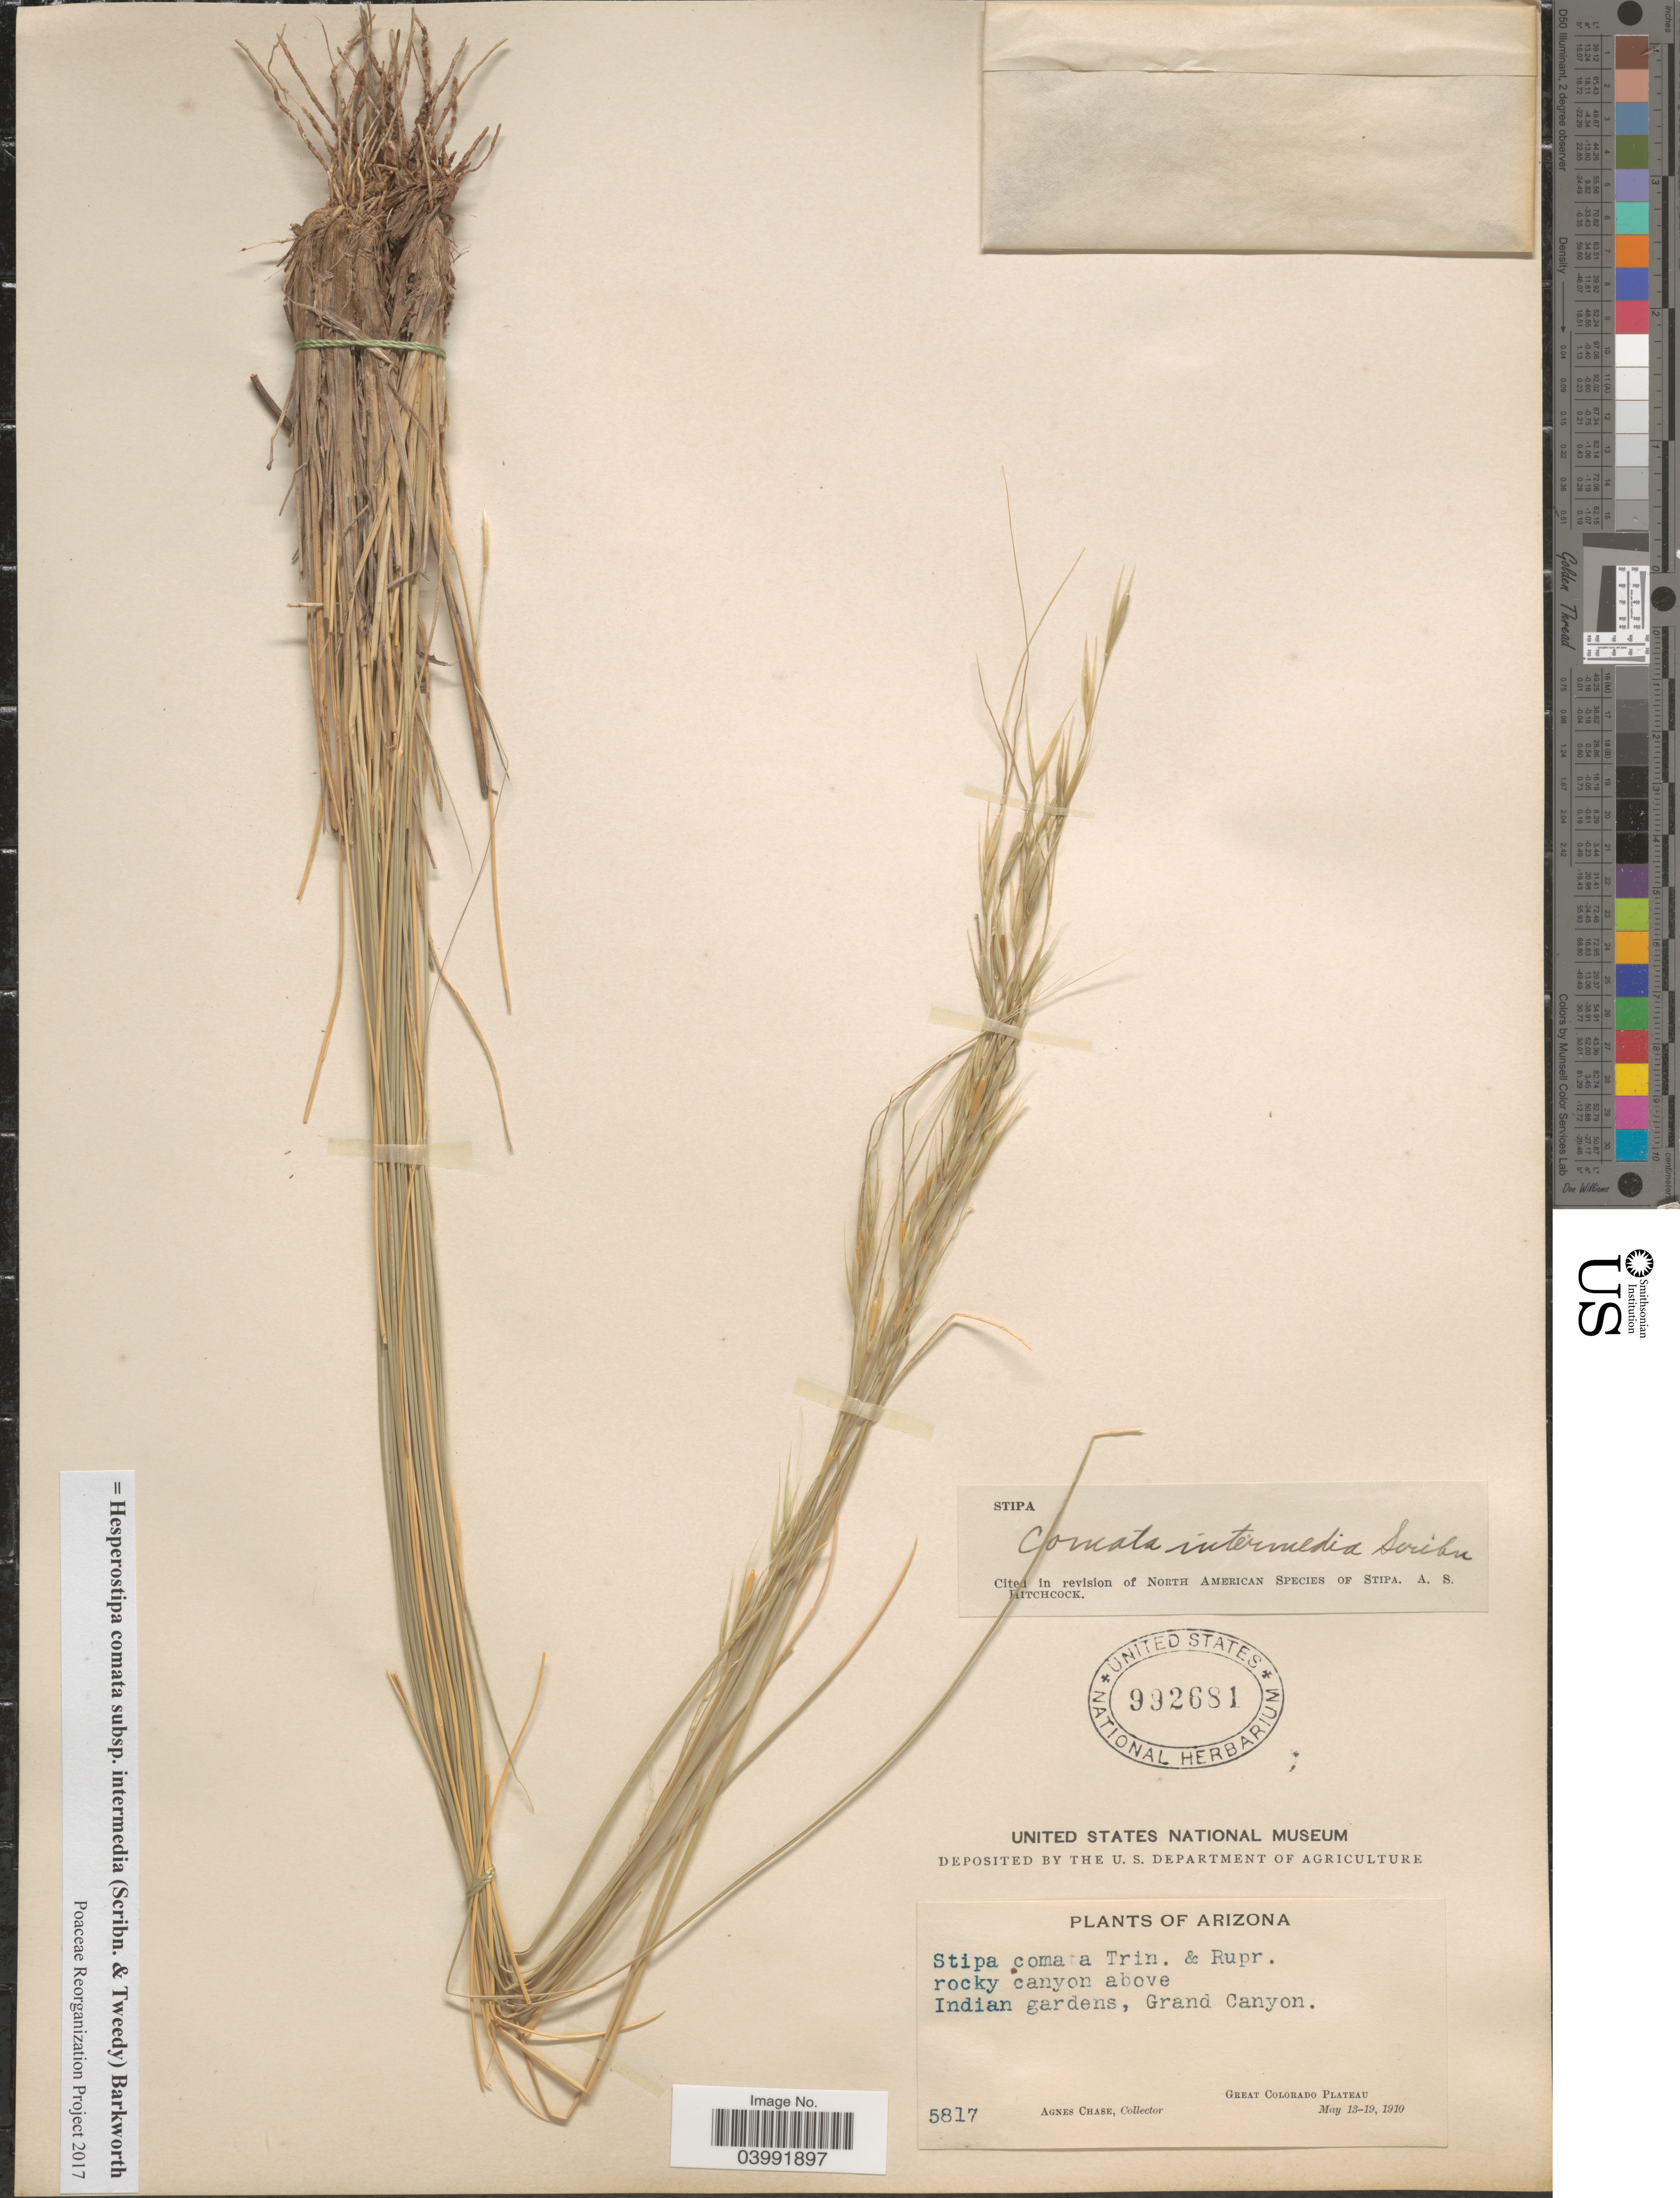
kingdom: Plantae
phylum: Tracheophyta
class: Liliopsida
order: Poales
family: Poaceae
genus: Hesperostipa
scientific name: Hesperostipa comata subsp. intermedia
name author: (Scribn. & Tweedy) Barkworth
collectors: A. Chase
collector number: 5817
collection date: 1910-05-13/1910-05-19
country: United States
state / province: Arizona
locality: Rocky canyon above Indian gardens, Grand Canyon. Great Colorado Plateau.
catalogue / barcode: US 992681